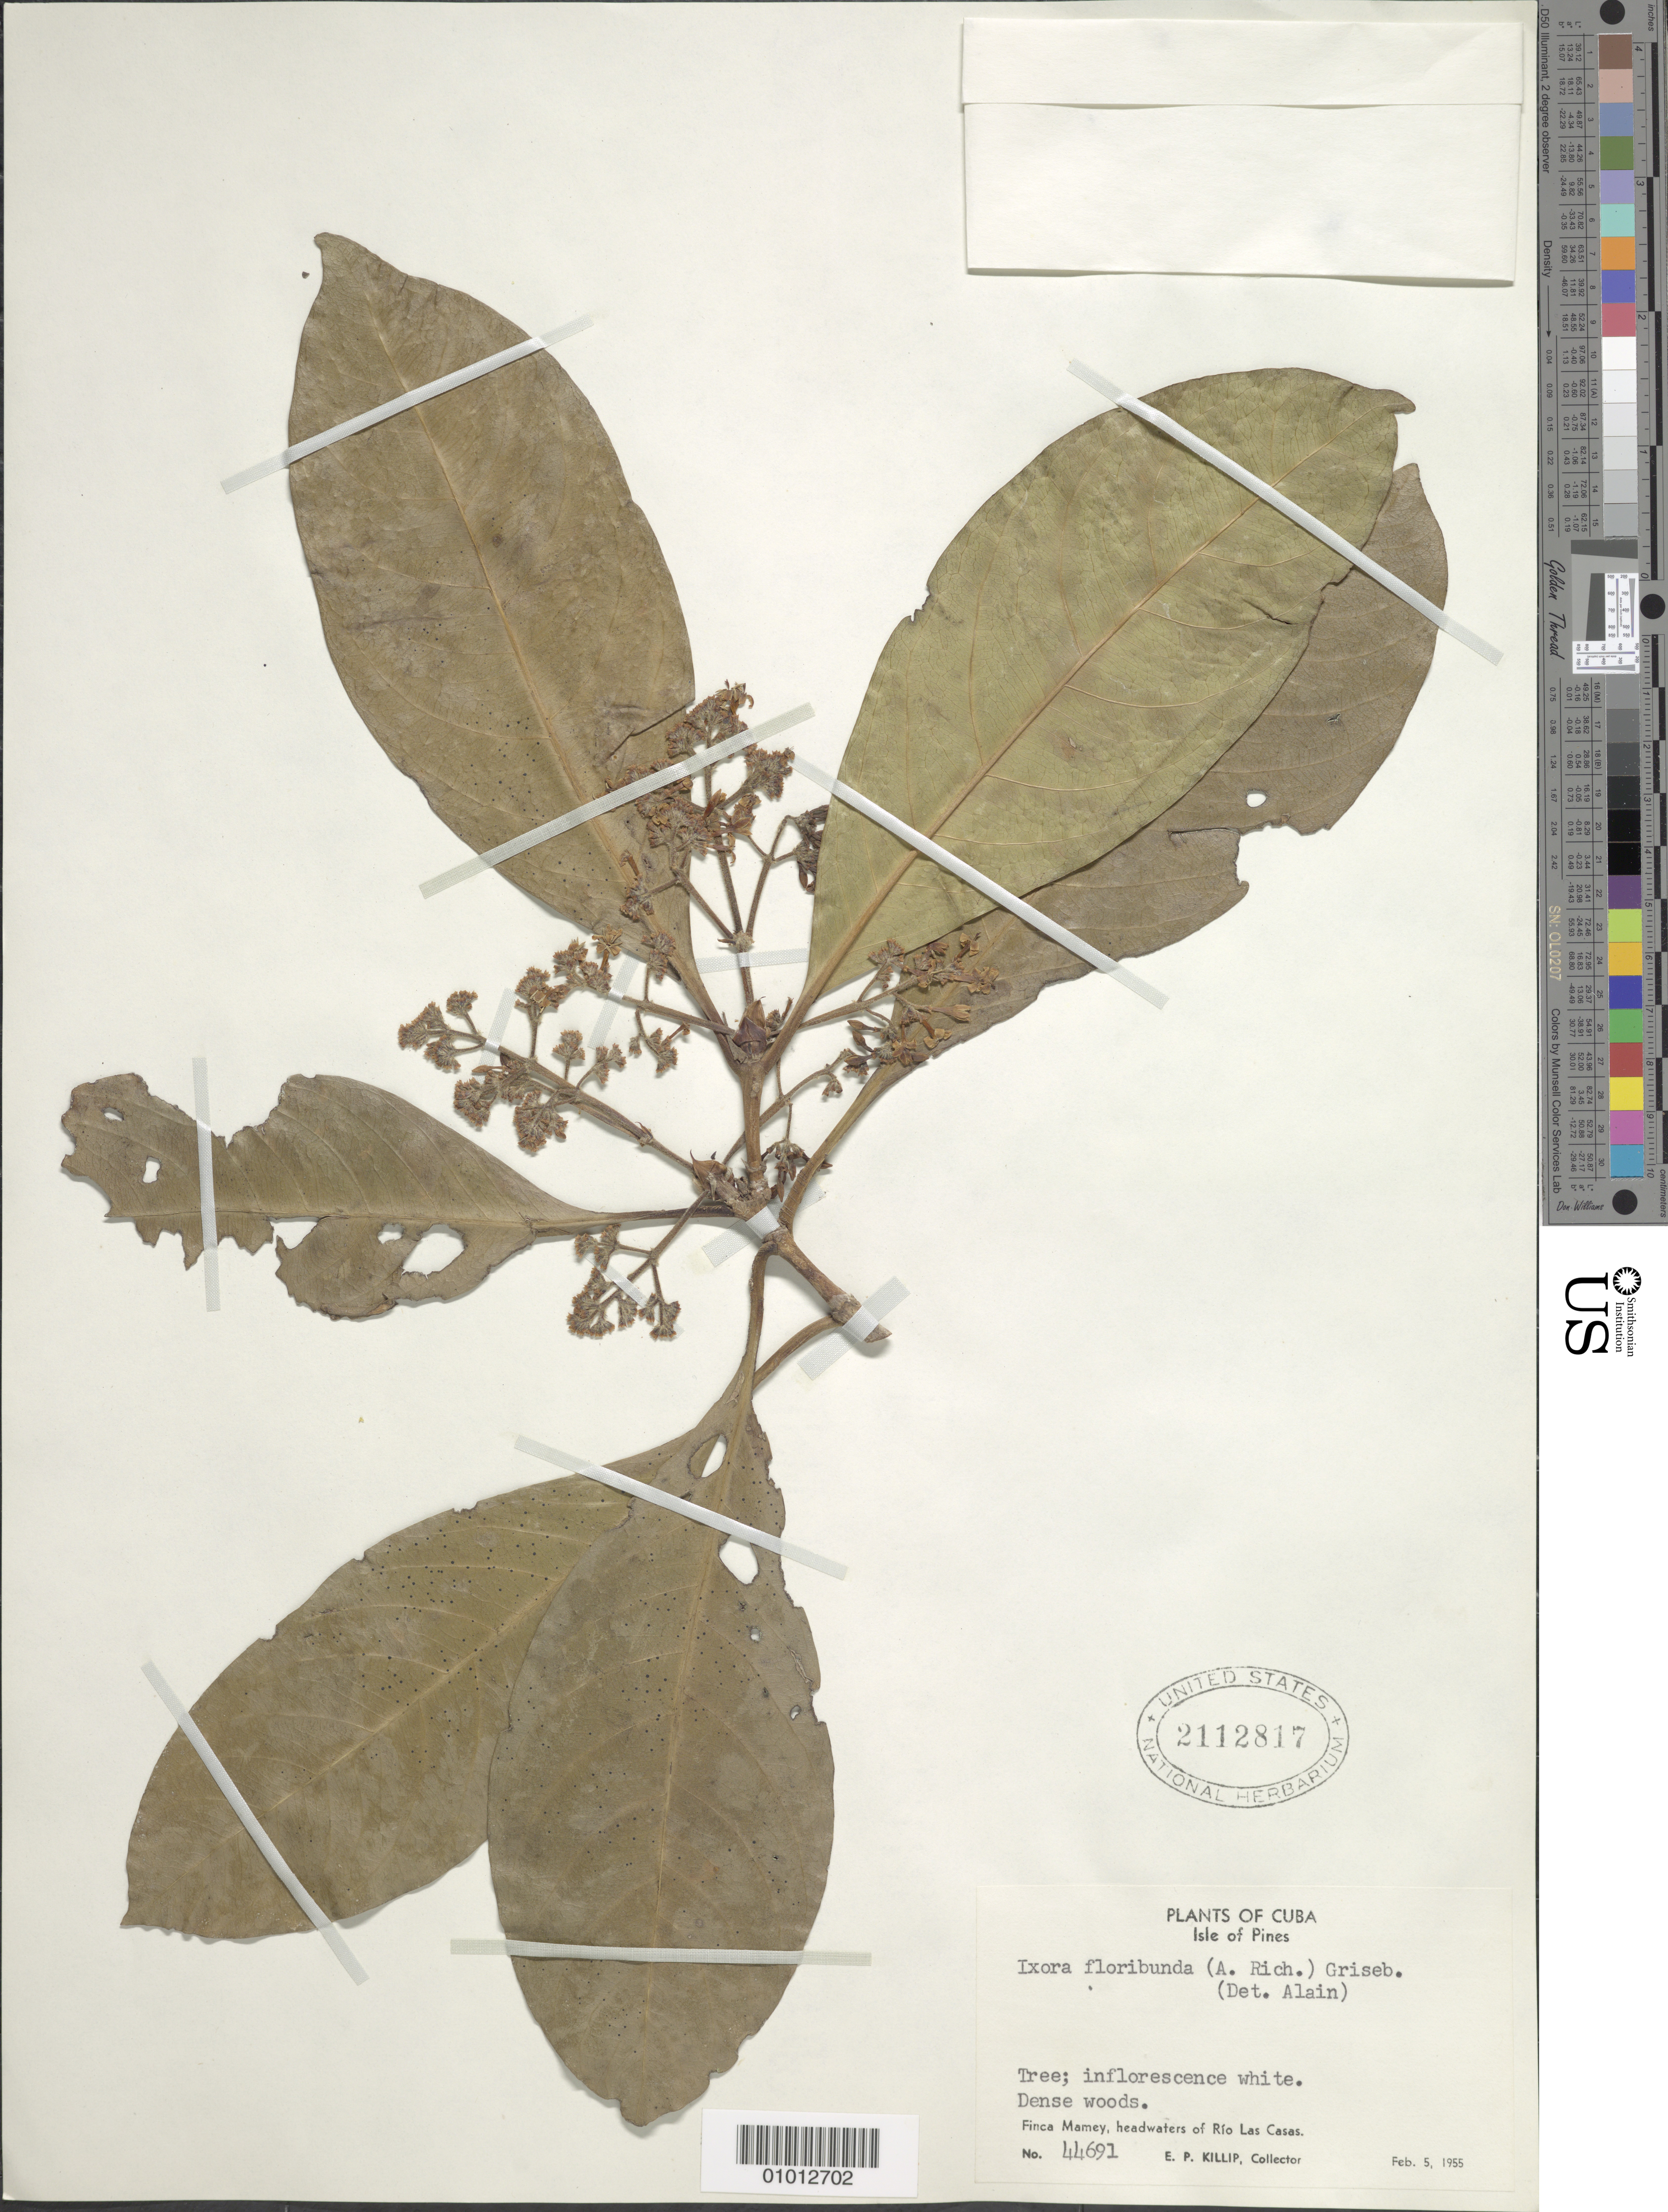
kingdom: Plantae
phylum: Tracheophyta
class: Magnoliopsida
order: Gentianales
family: Rubiaceae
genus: Ixora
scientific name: Ixora floribunda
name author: (A. Rich.) Griseb.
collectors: E. P. Killip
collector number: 44691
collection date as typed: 05 Feb 1955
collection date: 1955-02-05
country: Cuba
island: Isla de la Juventud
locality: Finca Mamey, headwaters of Río Las Casas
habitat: Dense woods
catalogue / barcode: US 2112817